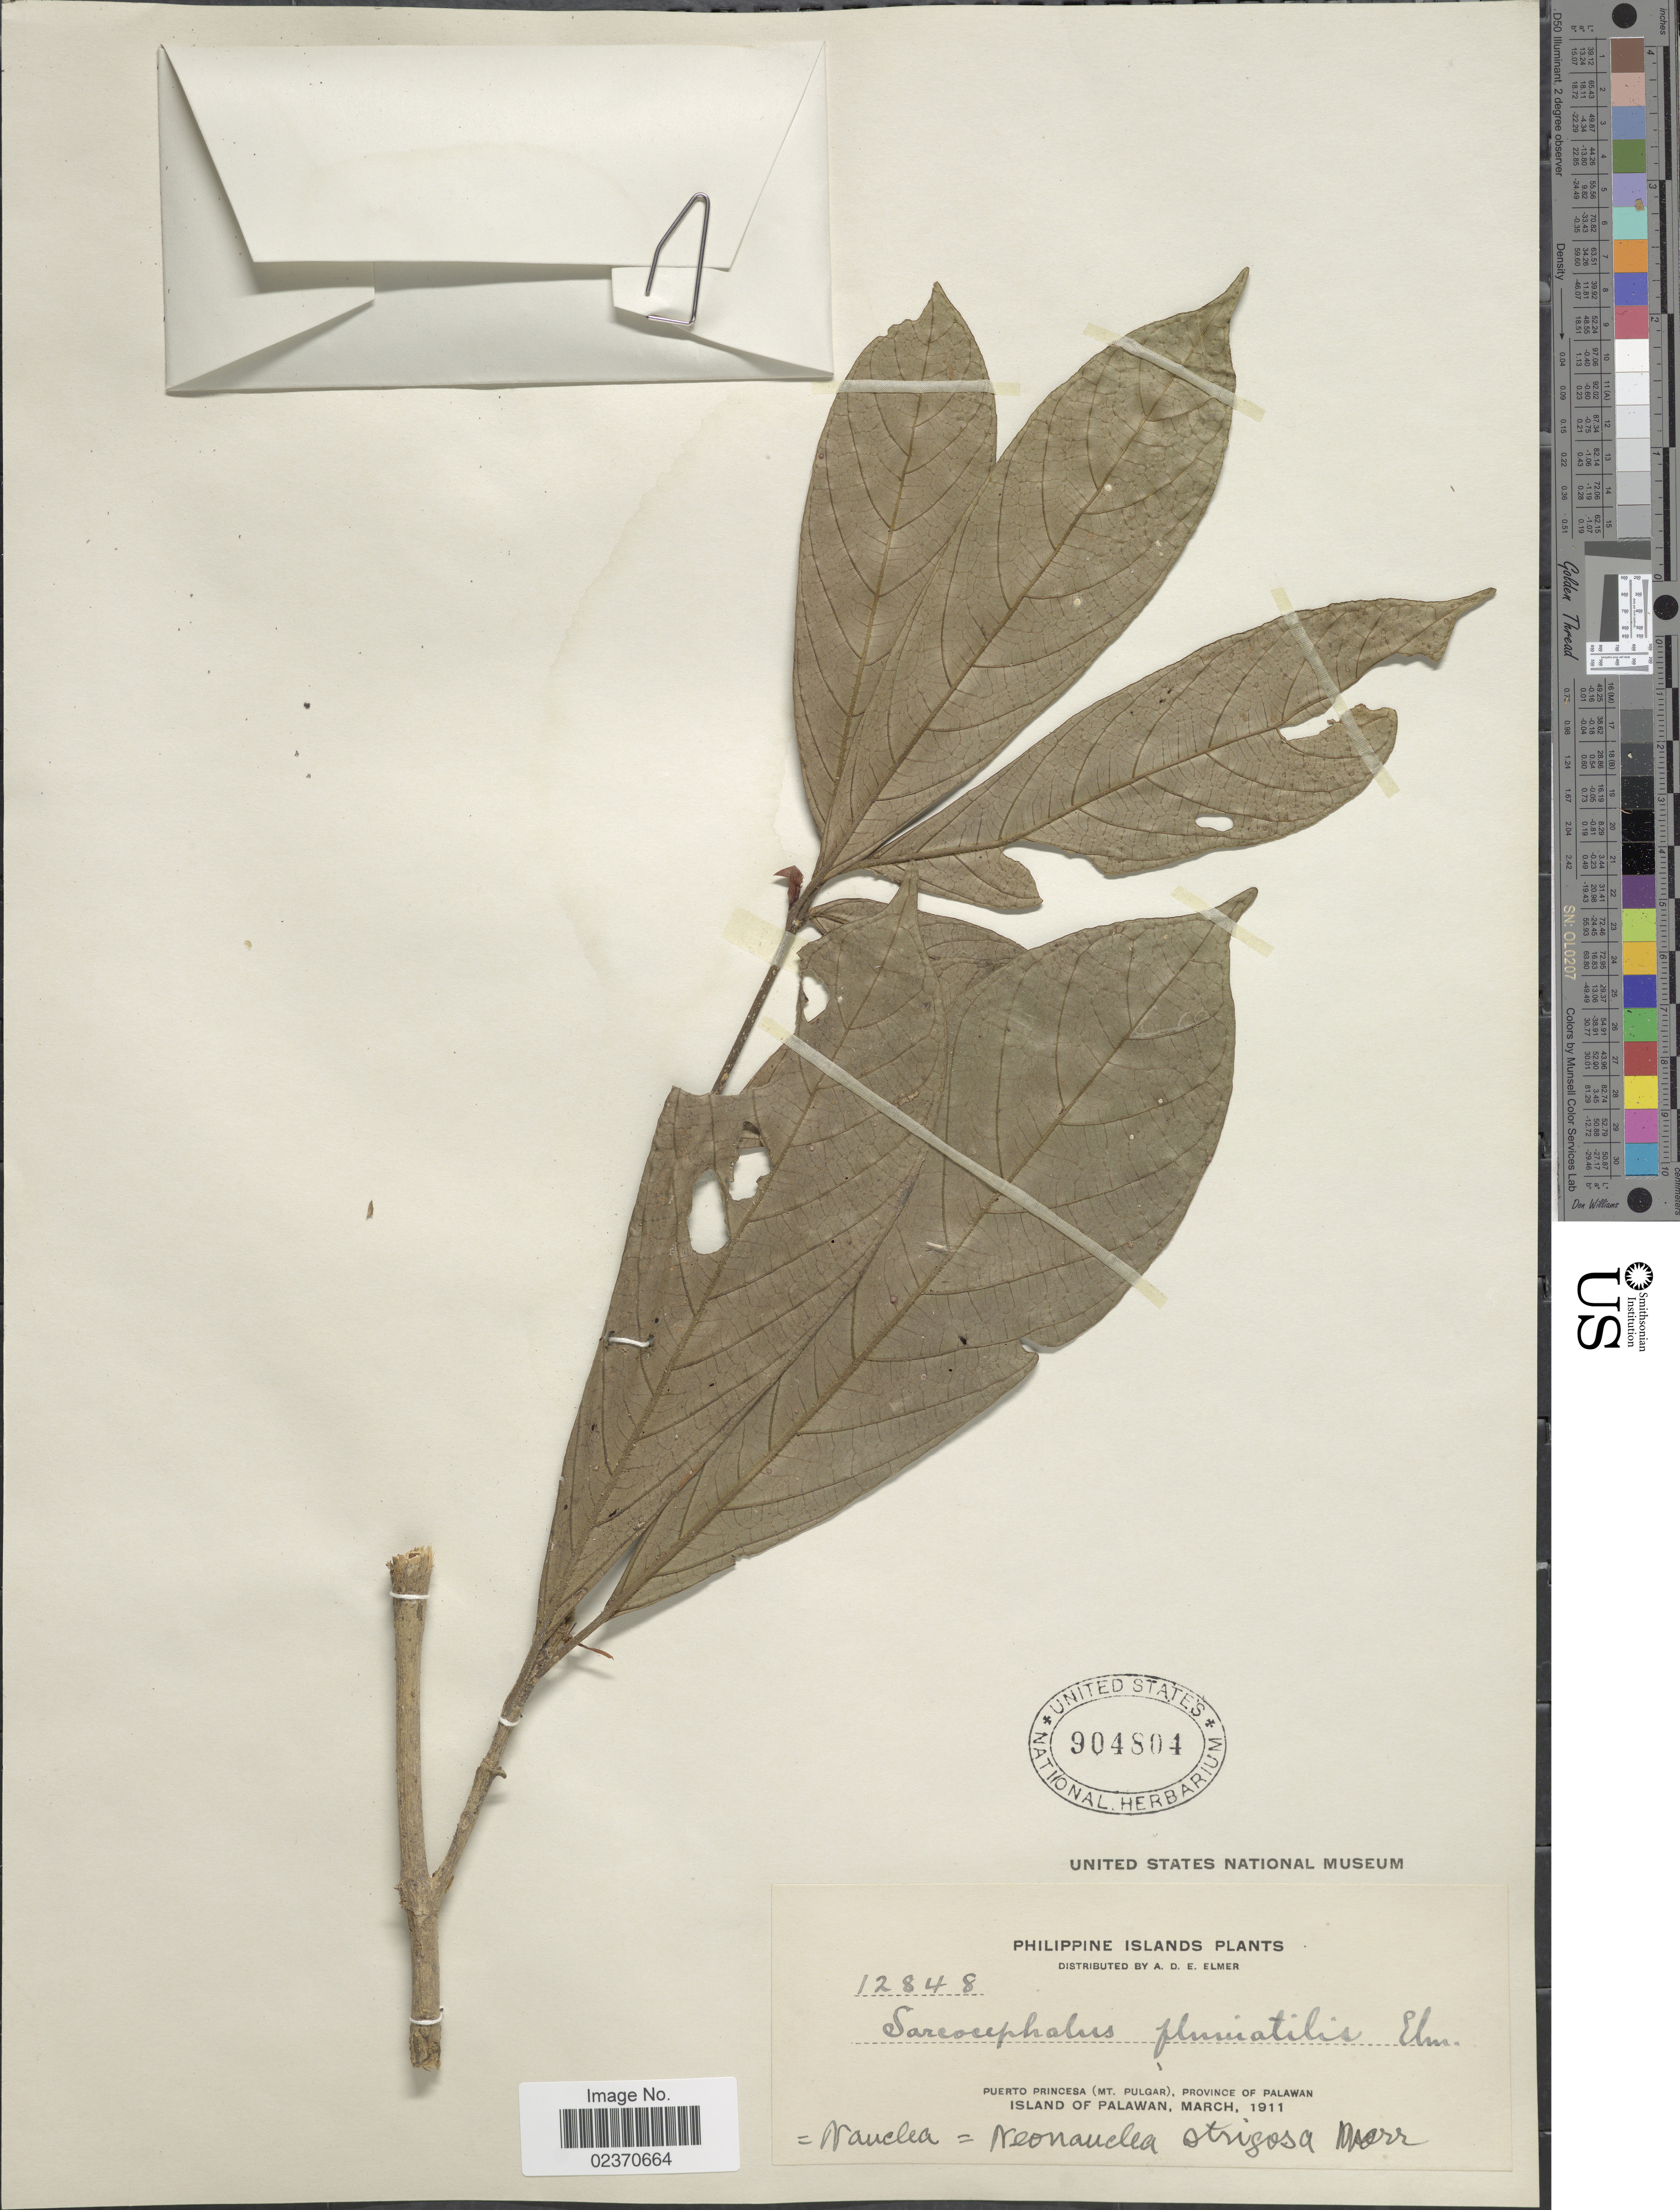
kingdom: Plantae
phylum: Tracheophyta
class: Magnoliopsida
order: Gentianales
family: Rubiaceae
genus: Myrmeconauclea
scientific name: Myrmeconauclea strigosa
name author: (Korth.) Merr.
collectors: A. D. E. Elmer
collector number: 12848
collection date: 1911-03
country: Philippines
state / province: Mimaropa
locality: Puerto Princes (Mt. Pulgar) Province of Palawan, Island of Palawan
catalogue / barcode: US 904804